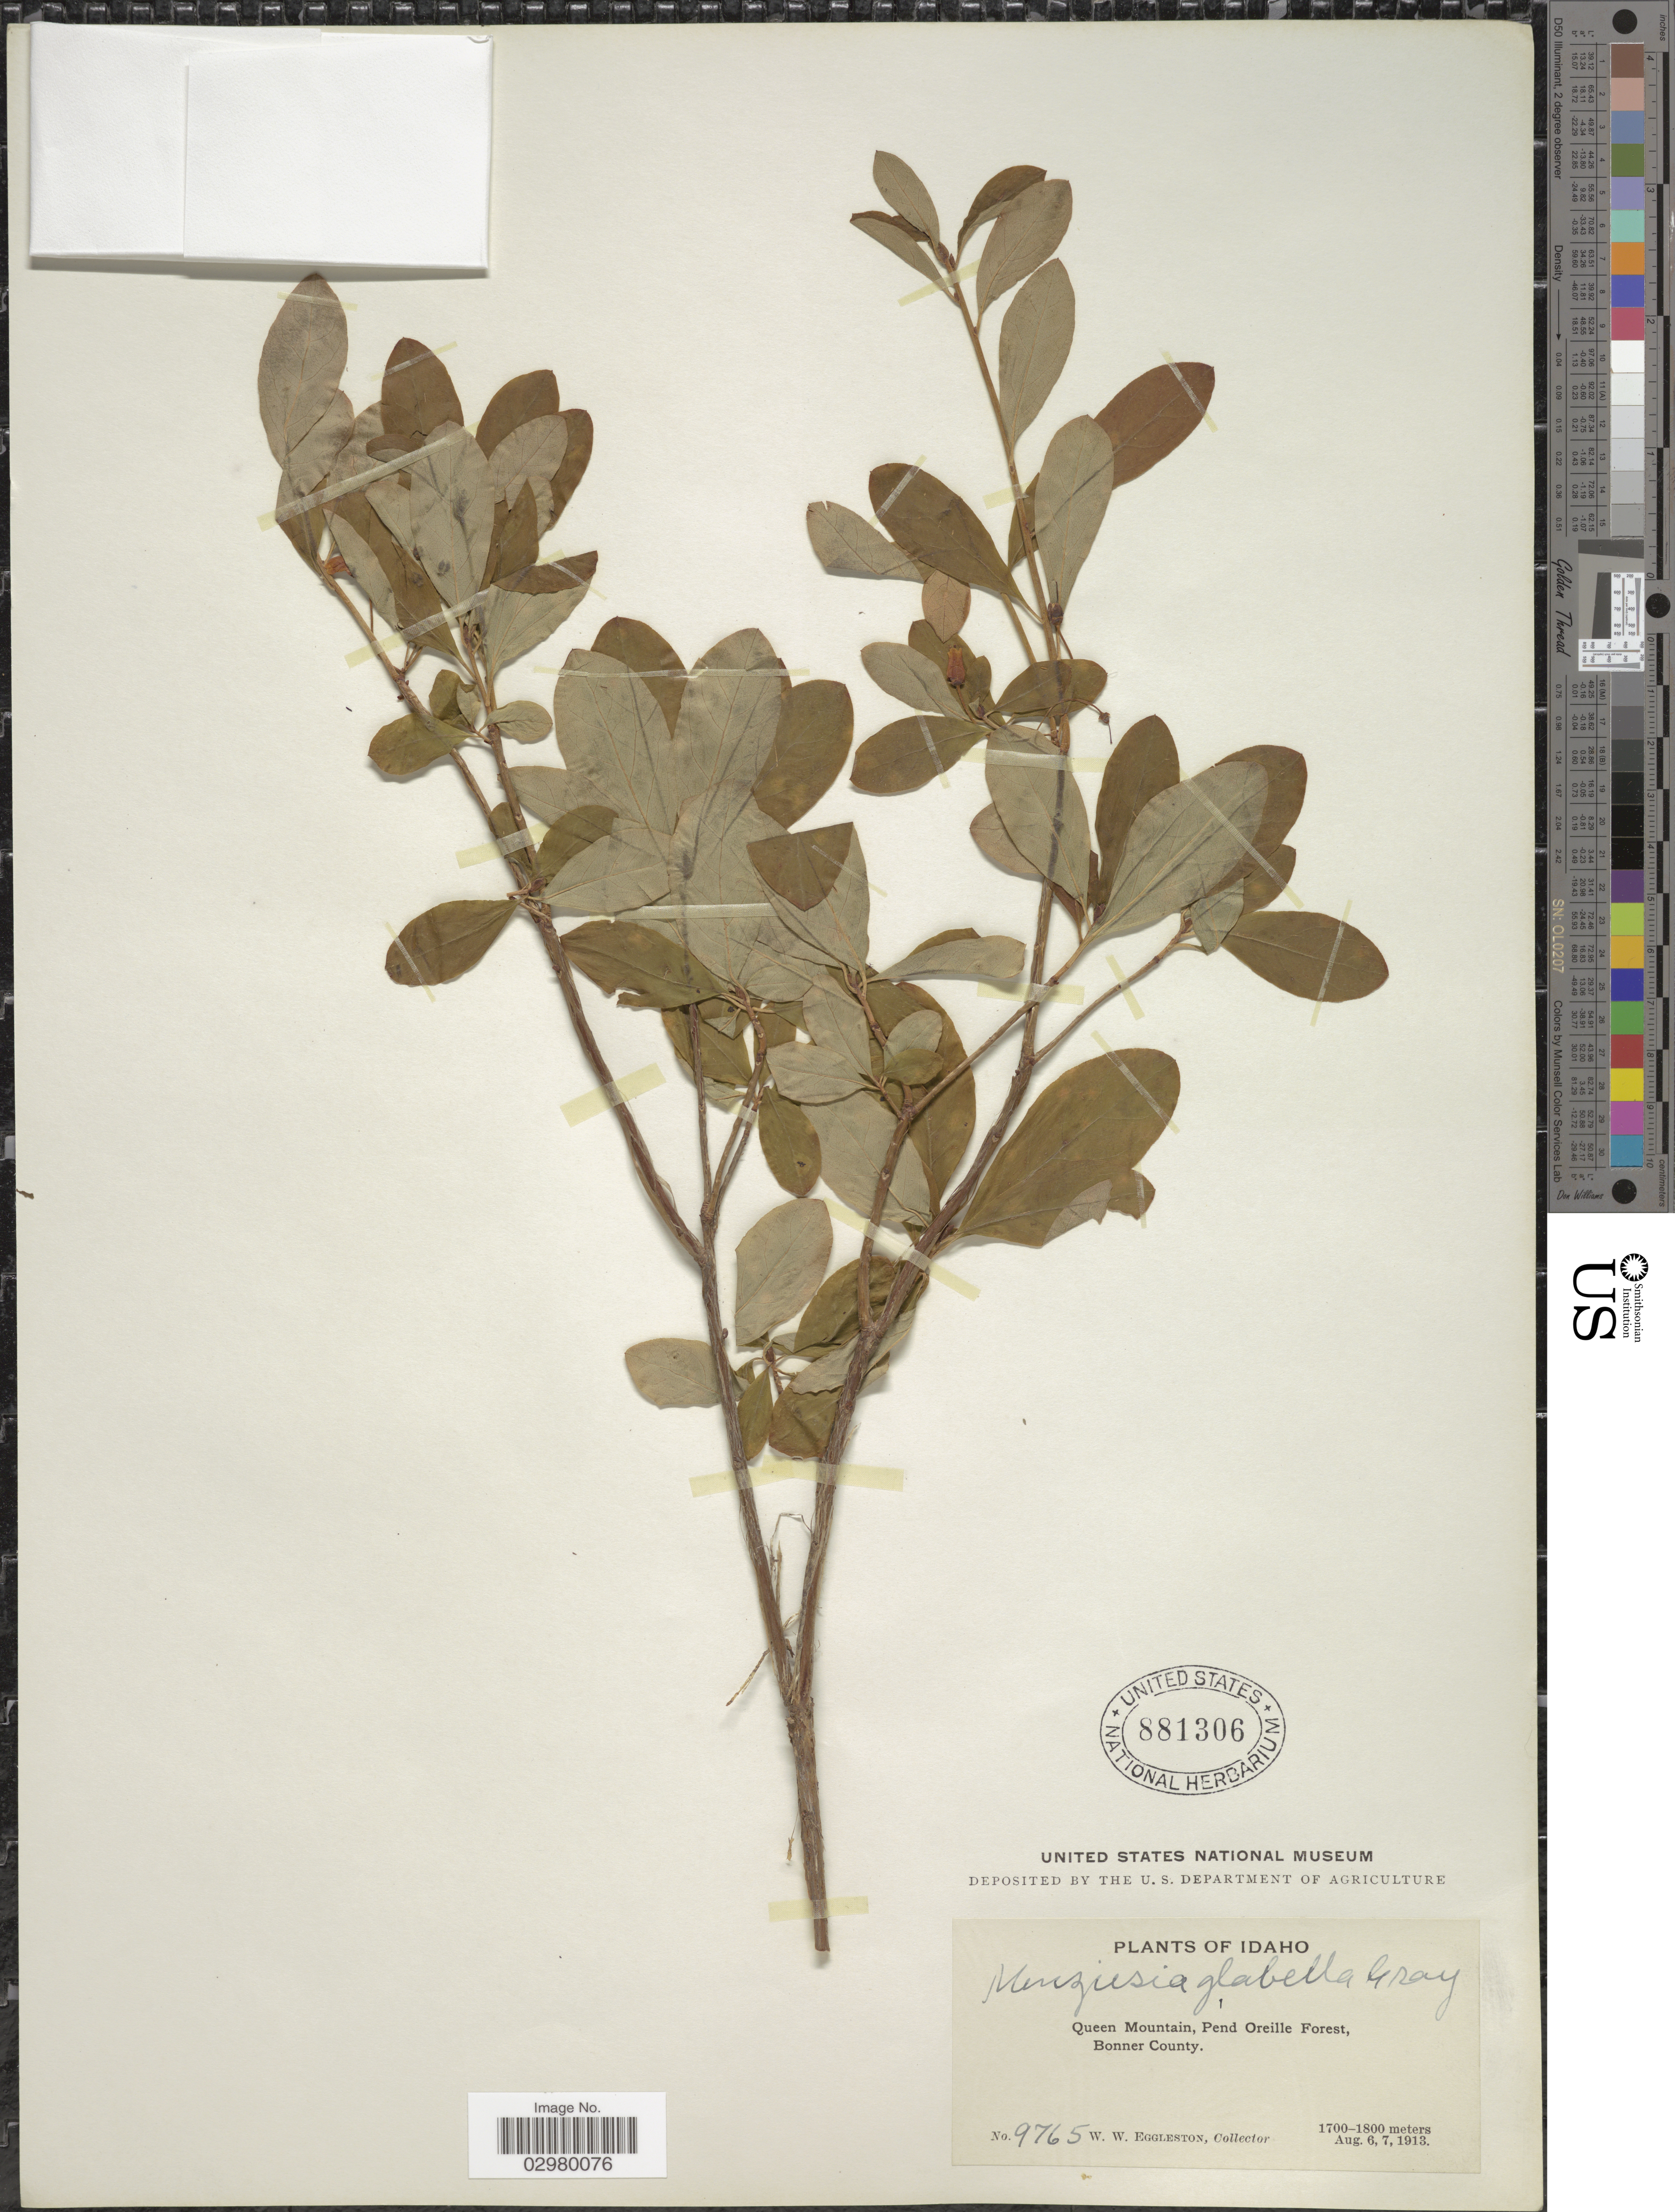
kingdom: Plantae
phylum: Tracheophyta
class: Magnoliopsida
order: Ericales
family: Ericaceae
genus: Menziesia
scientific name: Menziesia ferruginea subsp. glabella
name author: (A. Gray) Calder & Roy L. Taylor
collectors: W. W. Eggleston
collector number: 9765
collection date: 1913-08-06/1913-08-07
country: United States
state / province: Idaho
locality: Queen Mountain, Pend Oreille Forest, Bonner County.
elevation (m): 1700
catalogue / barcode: US 881306